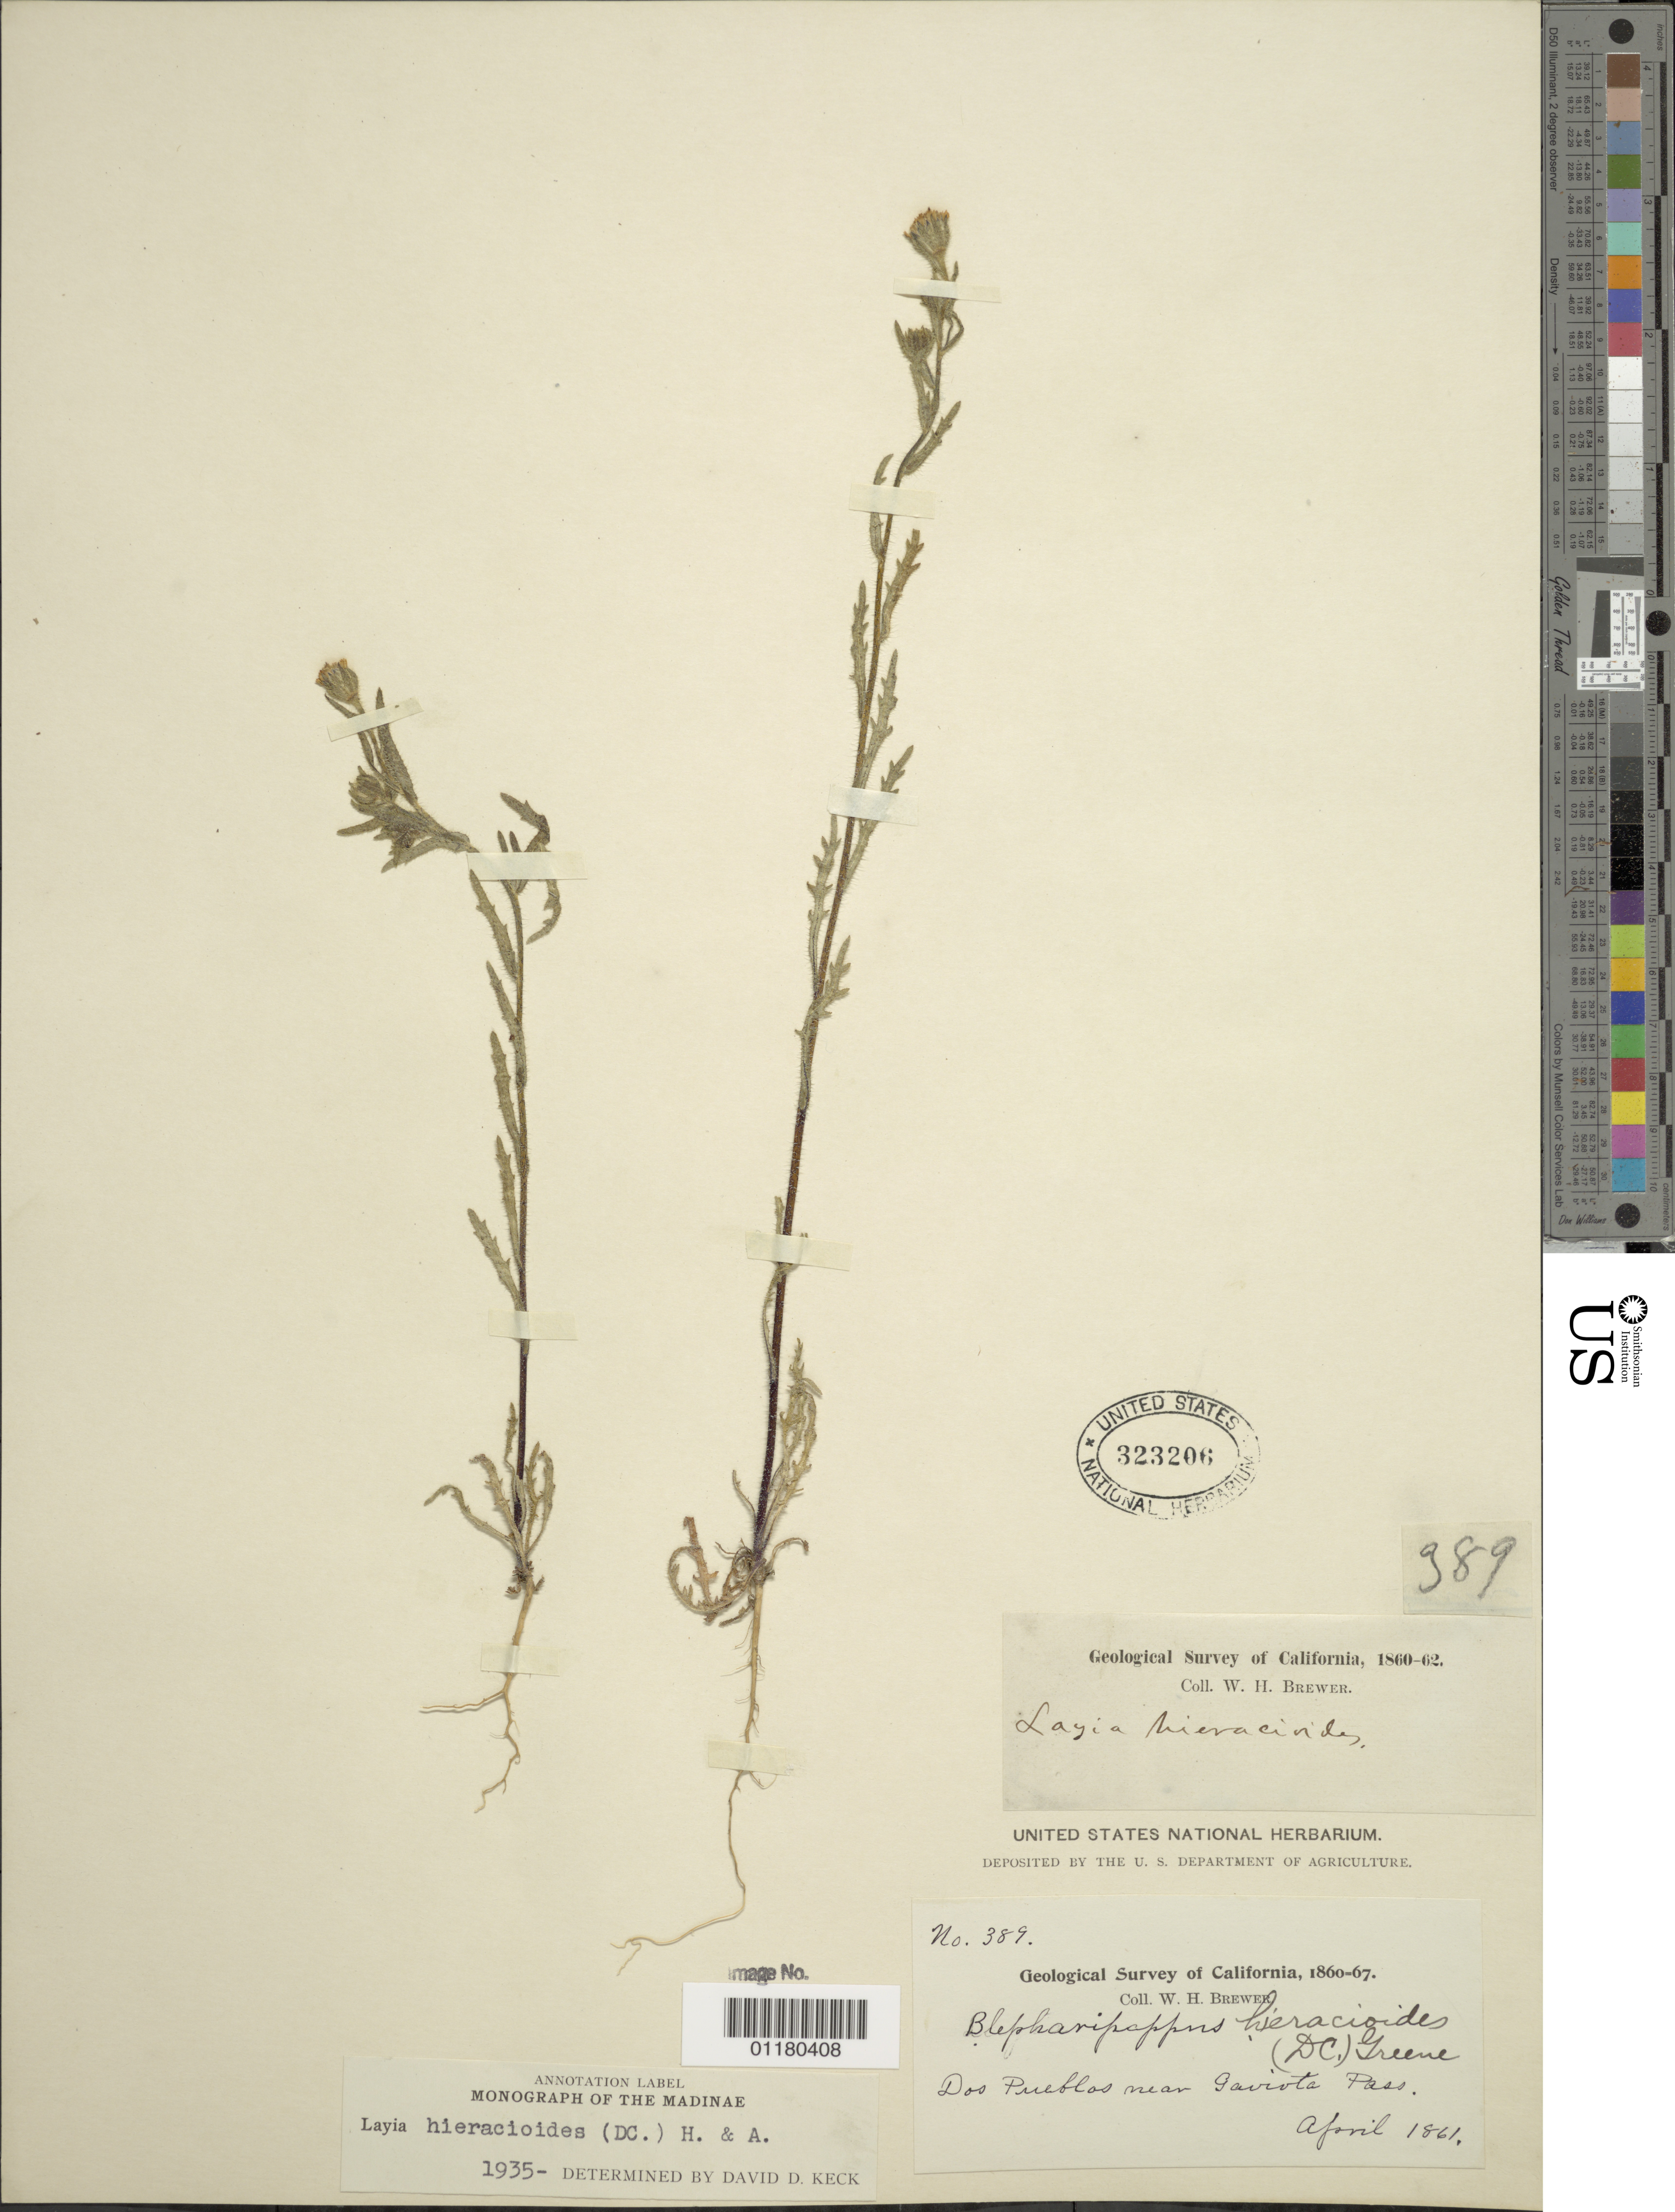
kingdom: Plantae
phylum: Tracheophyta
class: Magnoliopsida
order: Asterales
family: Asteraceae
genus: Layia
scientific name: Layia hieracioides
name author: (Hook. & Arn.) DC.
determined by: Keck, David D.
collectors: W. H. Brewer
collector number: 389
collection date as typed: Apr 1861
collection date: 1861-04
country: United States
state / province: California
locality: Das Pueblas, near Gaviote Pass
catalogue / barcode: US 323206